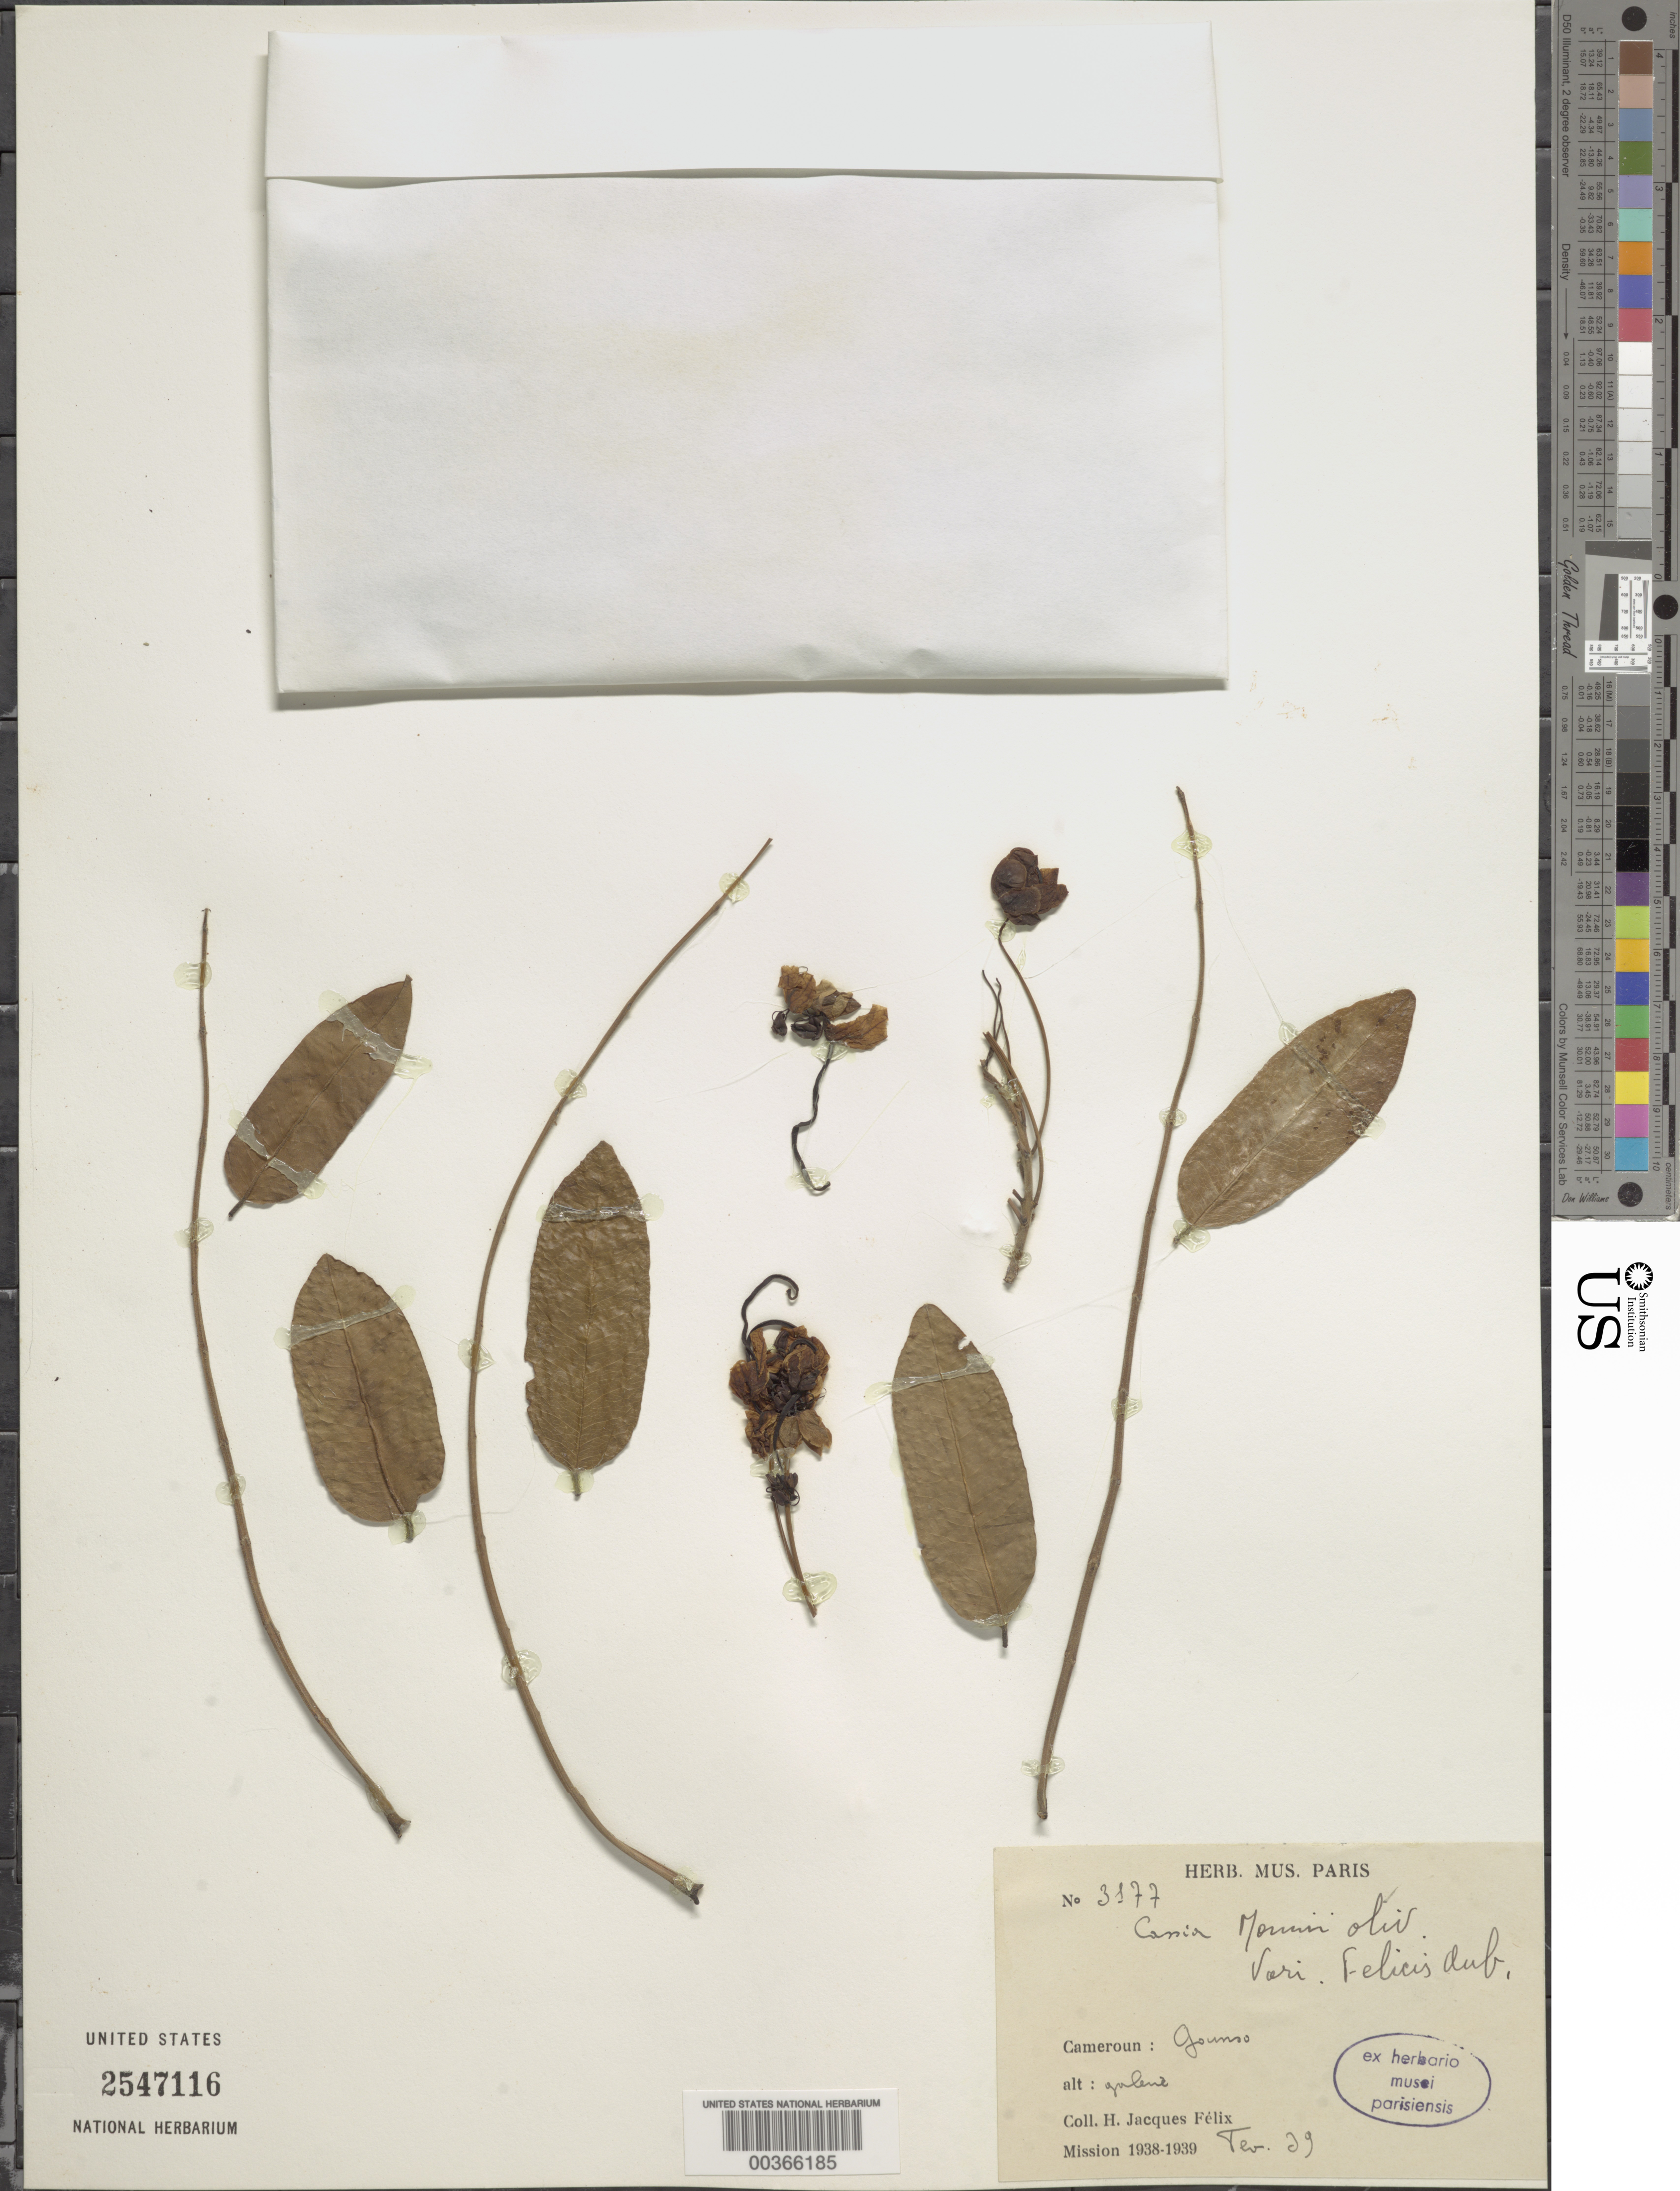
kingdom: Plantae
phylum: Tracheophyta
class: Magnoliopsida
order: Fabales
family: Fabaceae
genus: Cassia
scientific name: Cassia mannii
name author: Oliv.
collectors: H. Felix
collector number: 3177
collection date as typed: Feb 1939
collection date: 1939-02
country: Cameroon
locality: Gounso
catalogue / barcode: US 2547116